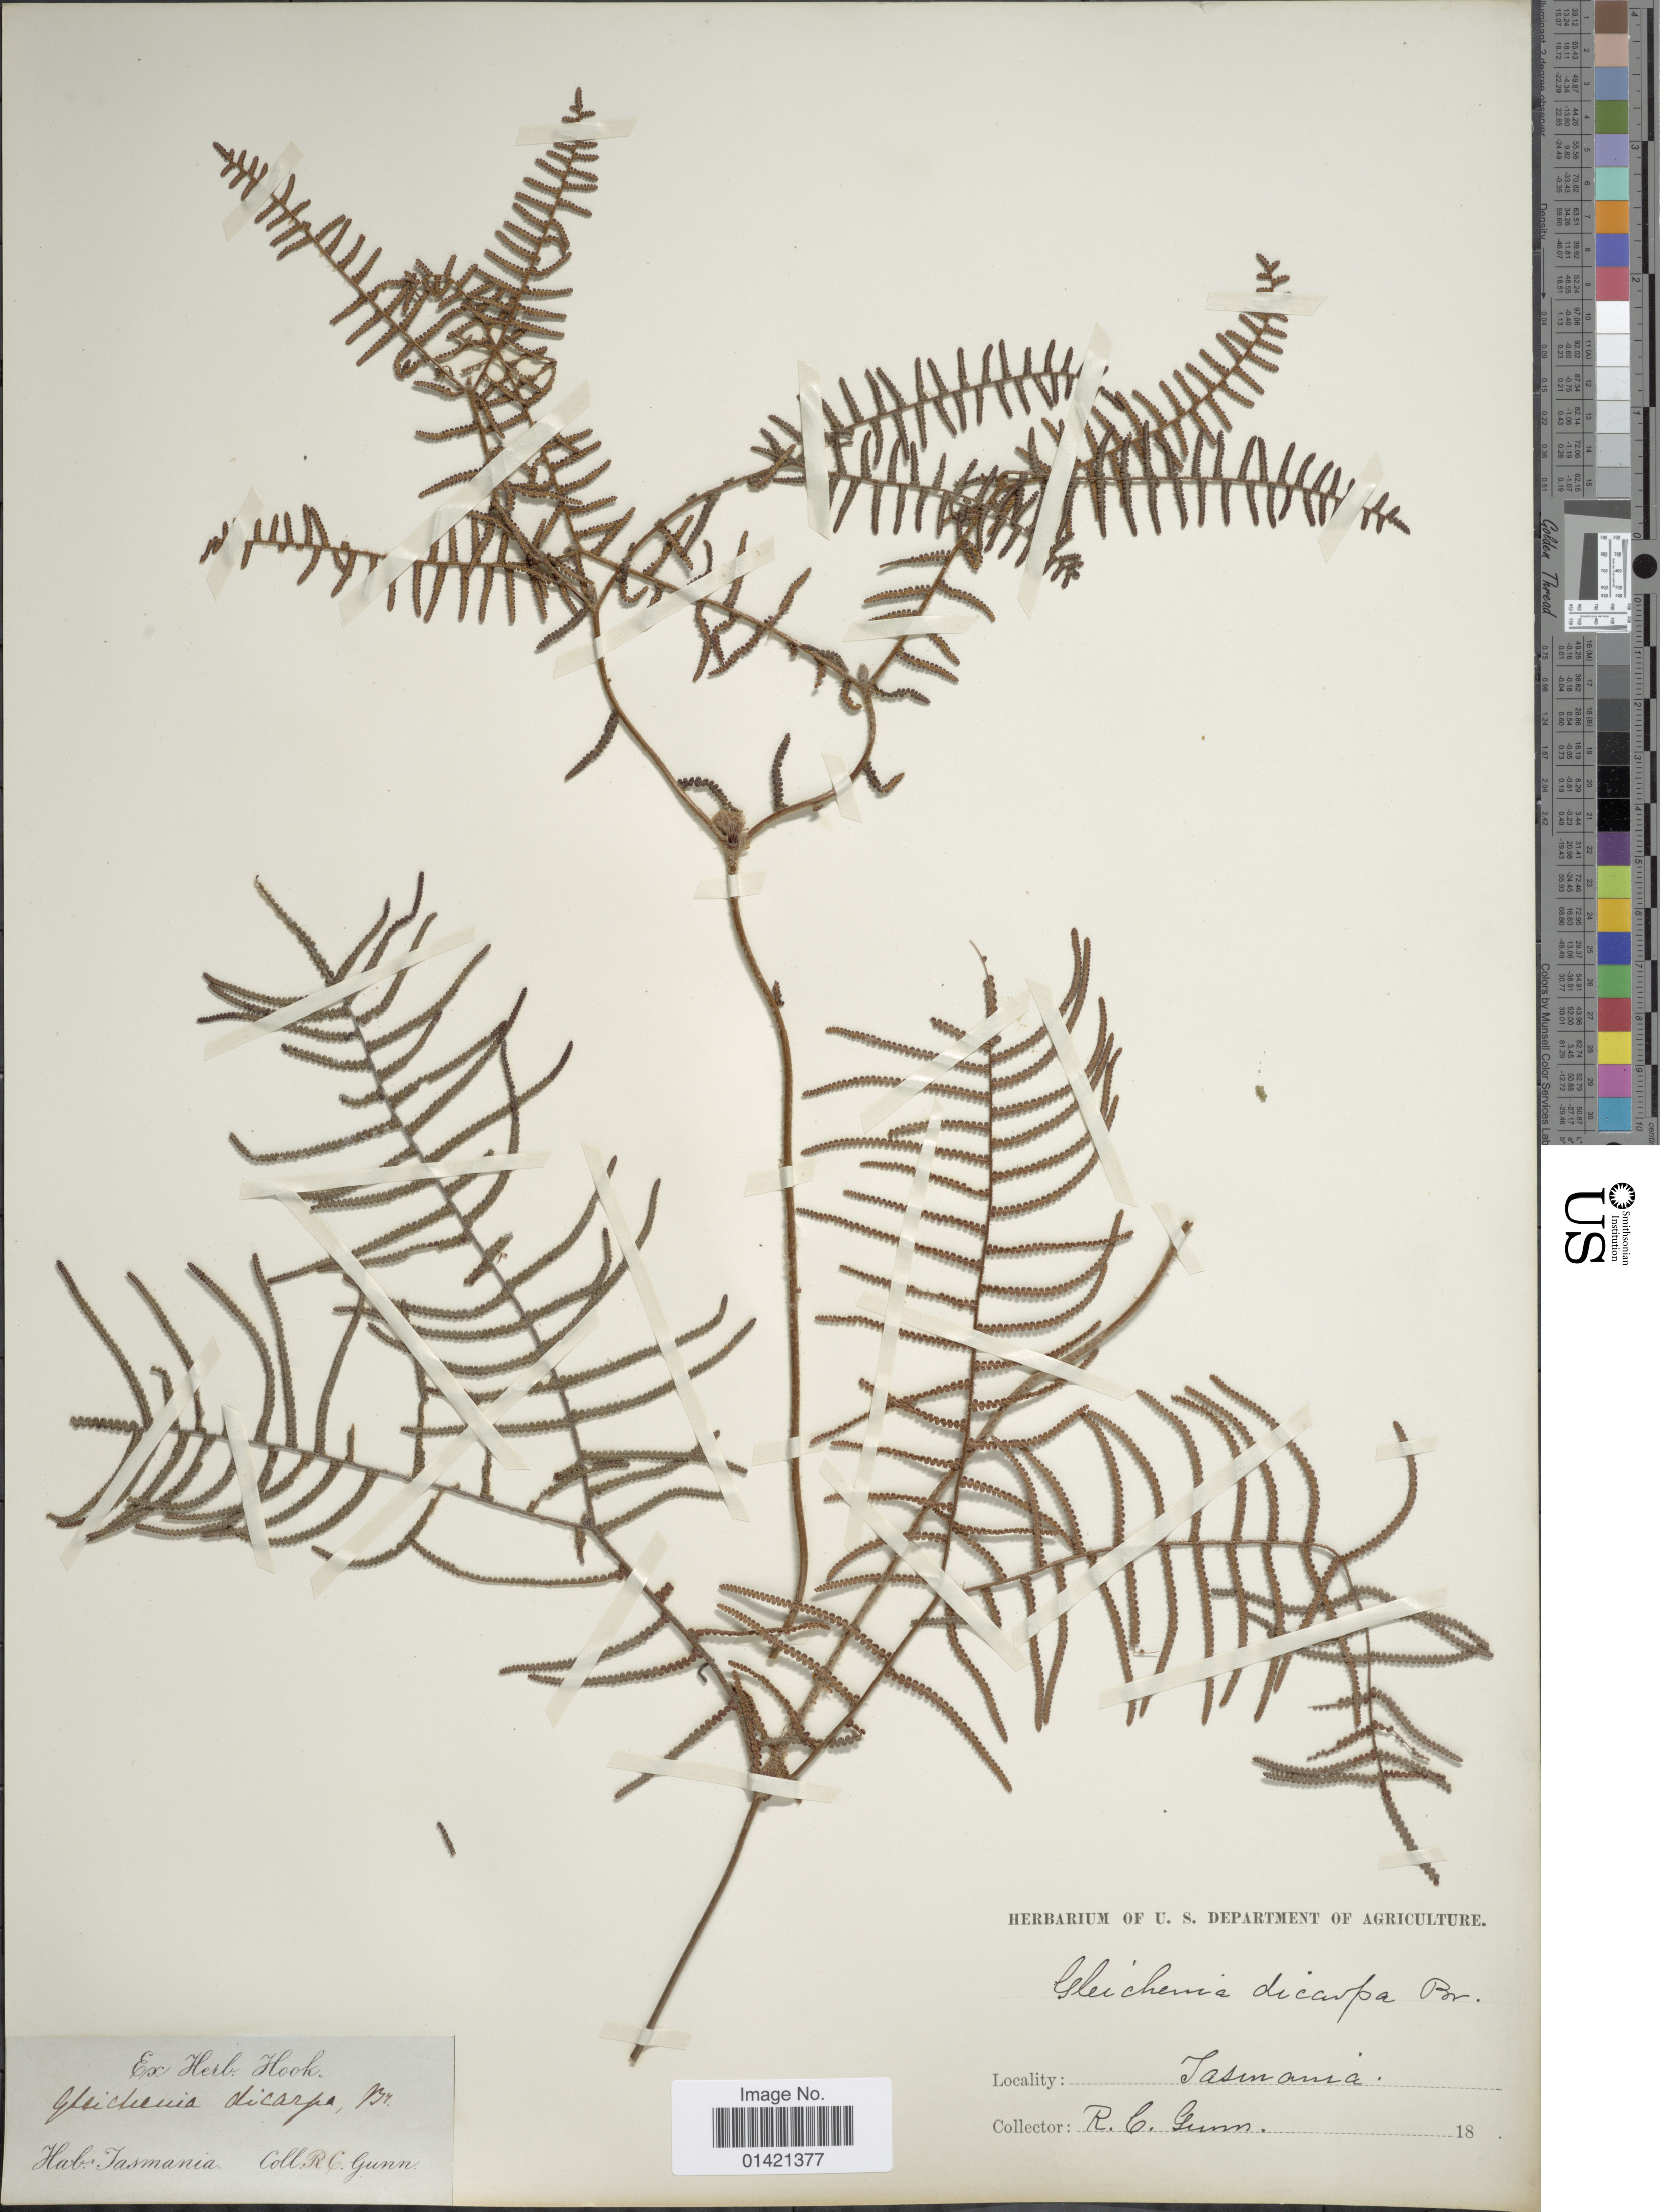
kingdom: Plantae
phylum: Tracheophyta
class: Polypodiopsida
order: Gleicheniales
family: Gleicheniaceae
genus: Gleichenia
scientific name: Gleichenia dicarpa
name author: R. Br.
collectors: R. Gunn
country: Australia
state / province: Tasmania